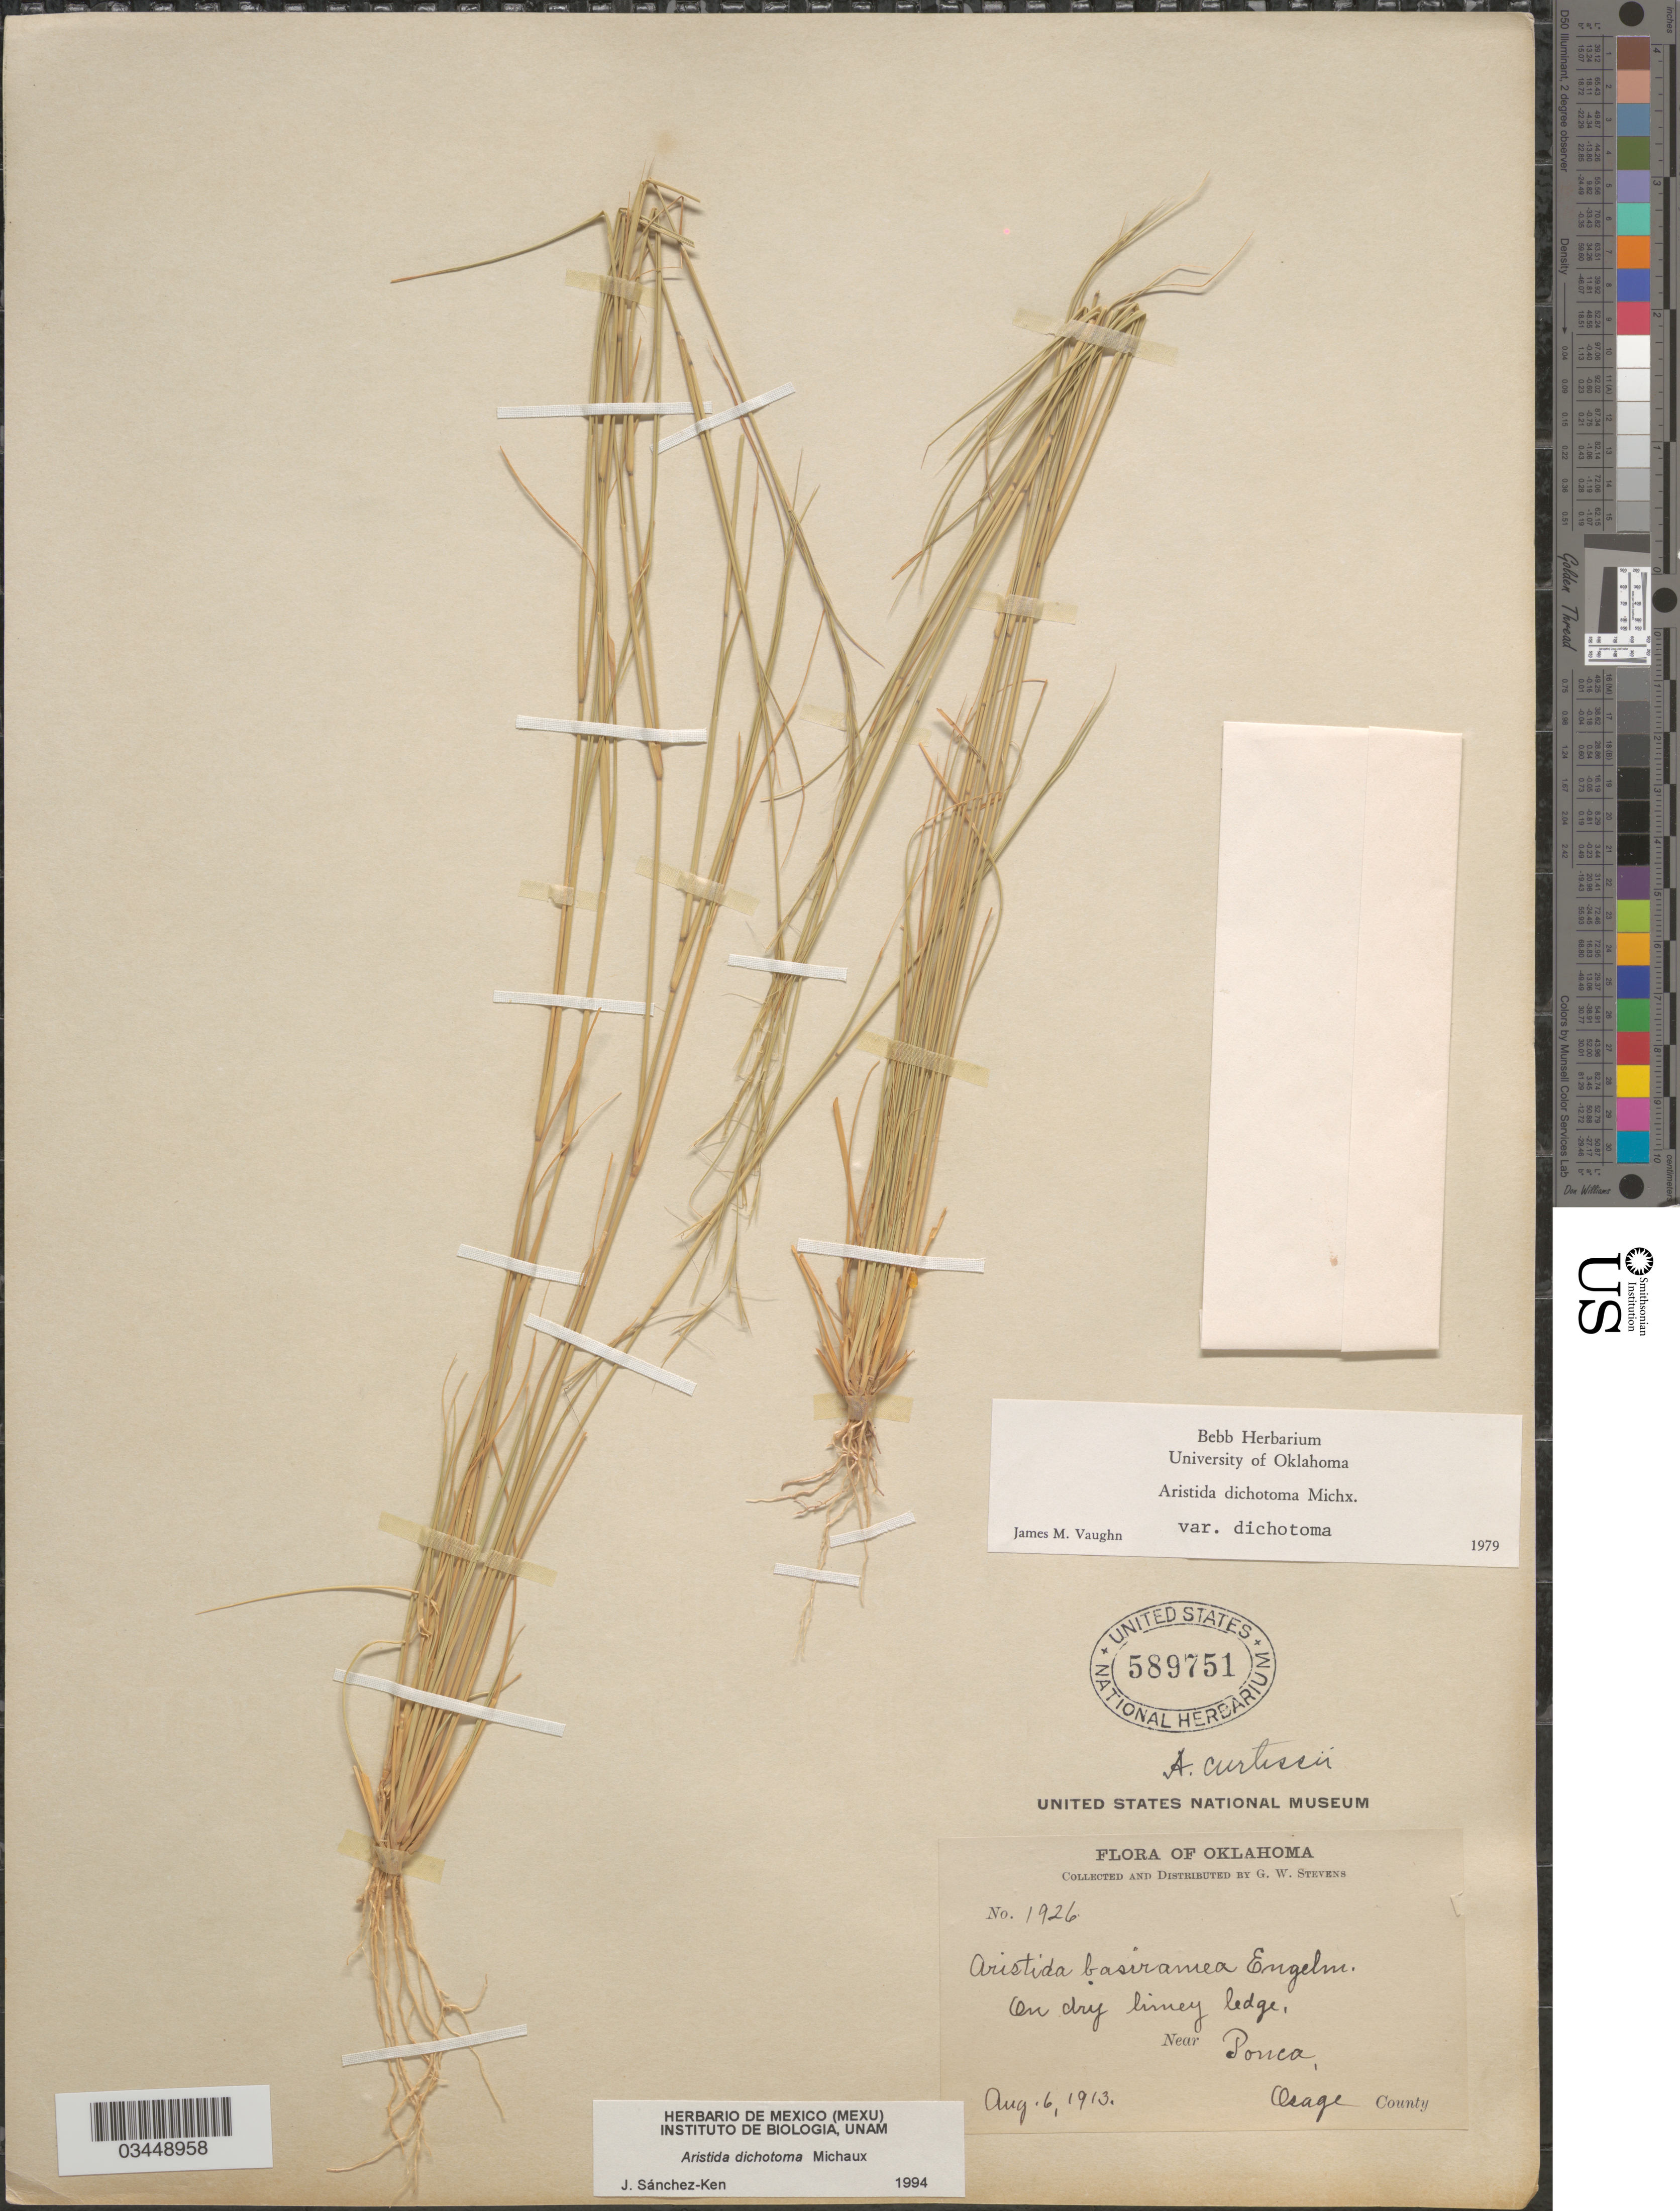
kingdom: Plantae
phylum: Tracheophyta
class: Liliopsida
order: Poales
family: Poaceae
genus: Aristida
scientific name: Aristida dichotoma var. dichotoma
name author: Michx.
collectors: G. W. Stevens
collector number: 1926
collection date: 1913-08-06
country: United States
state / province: Oklahoma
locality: On dry limey ledge, Near Ponca, Osage County.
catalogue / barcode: US 589751